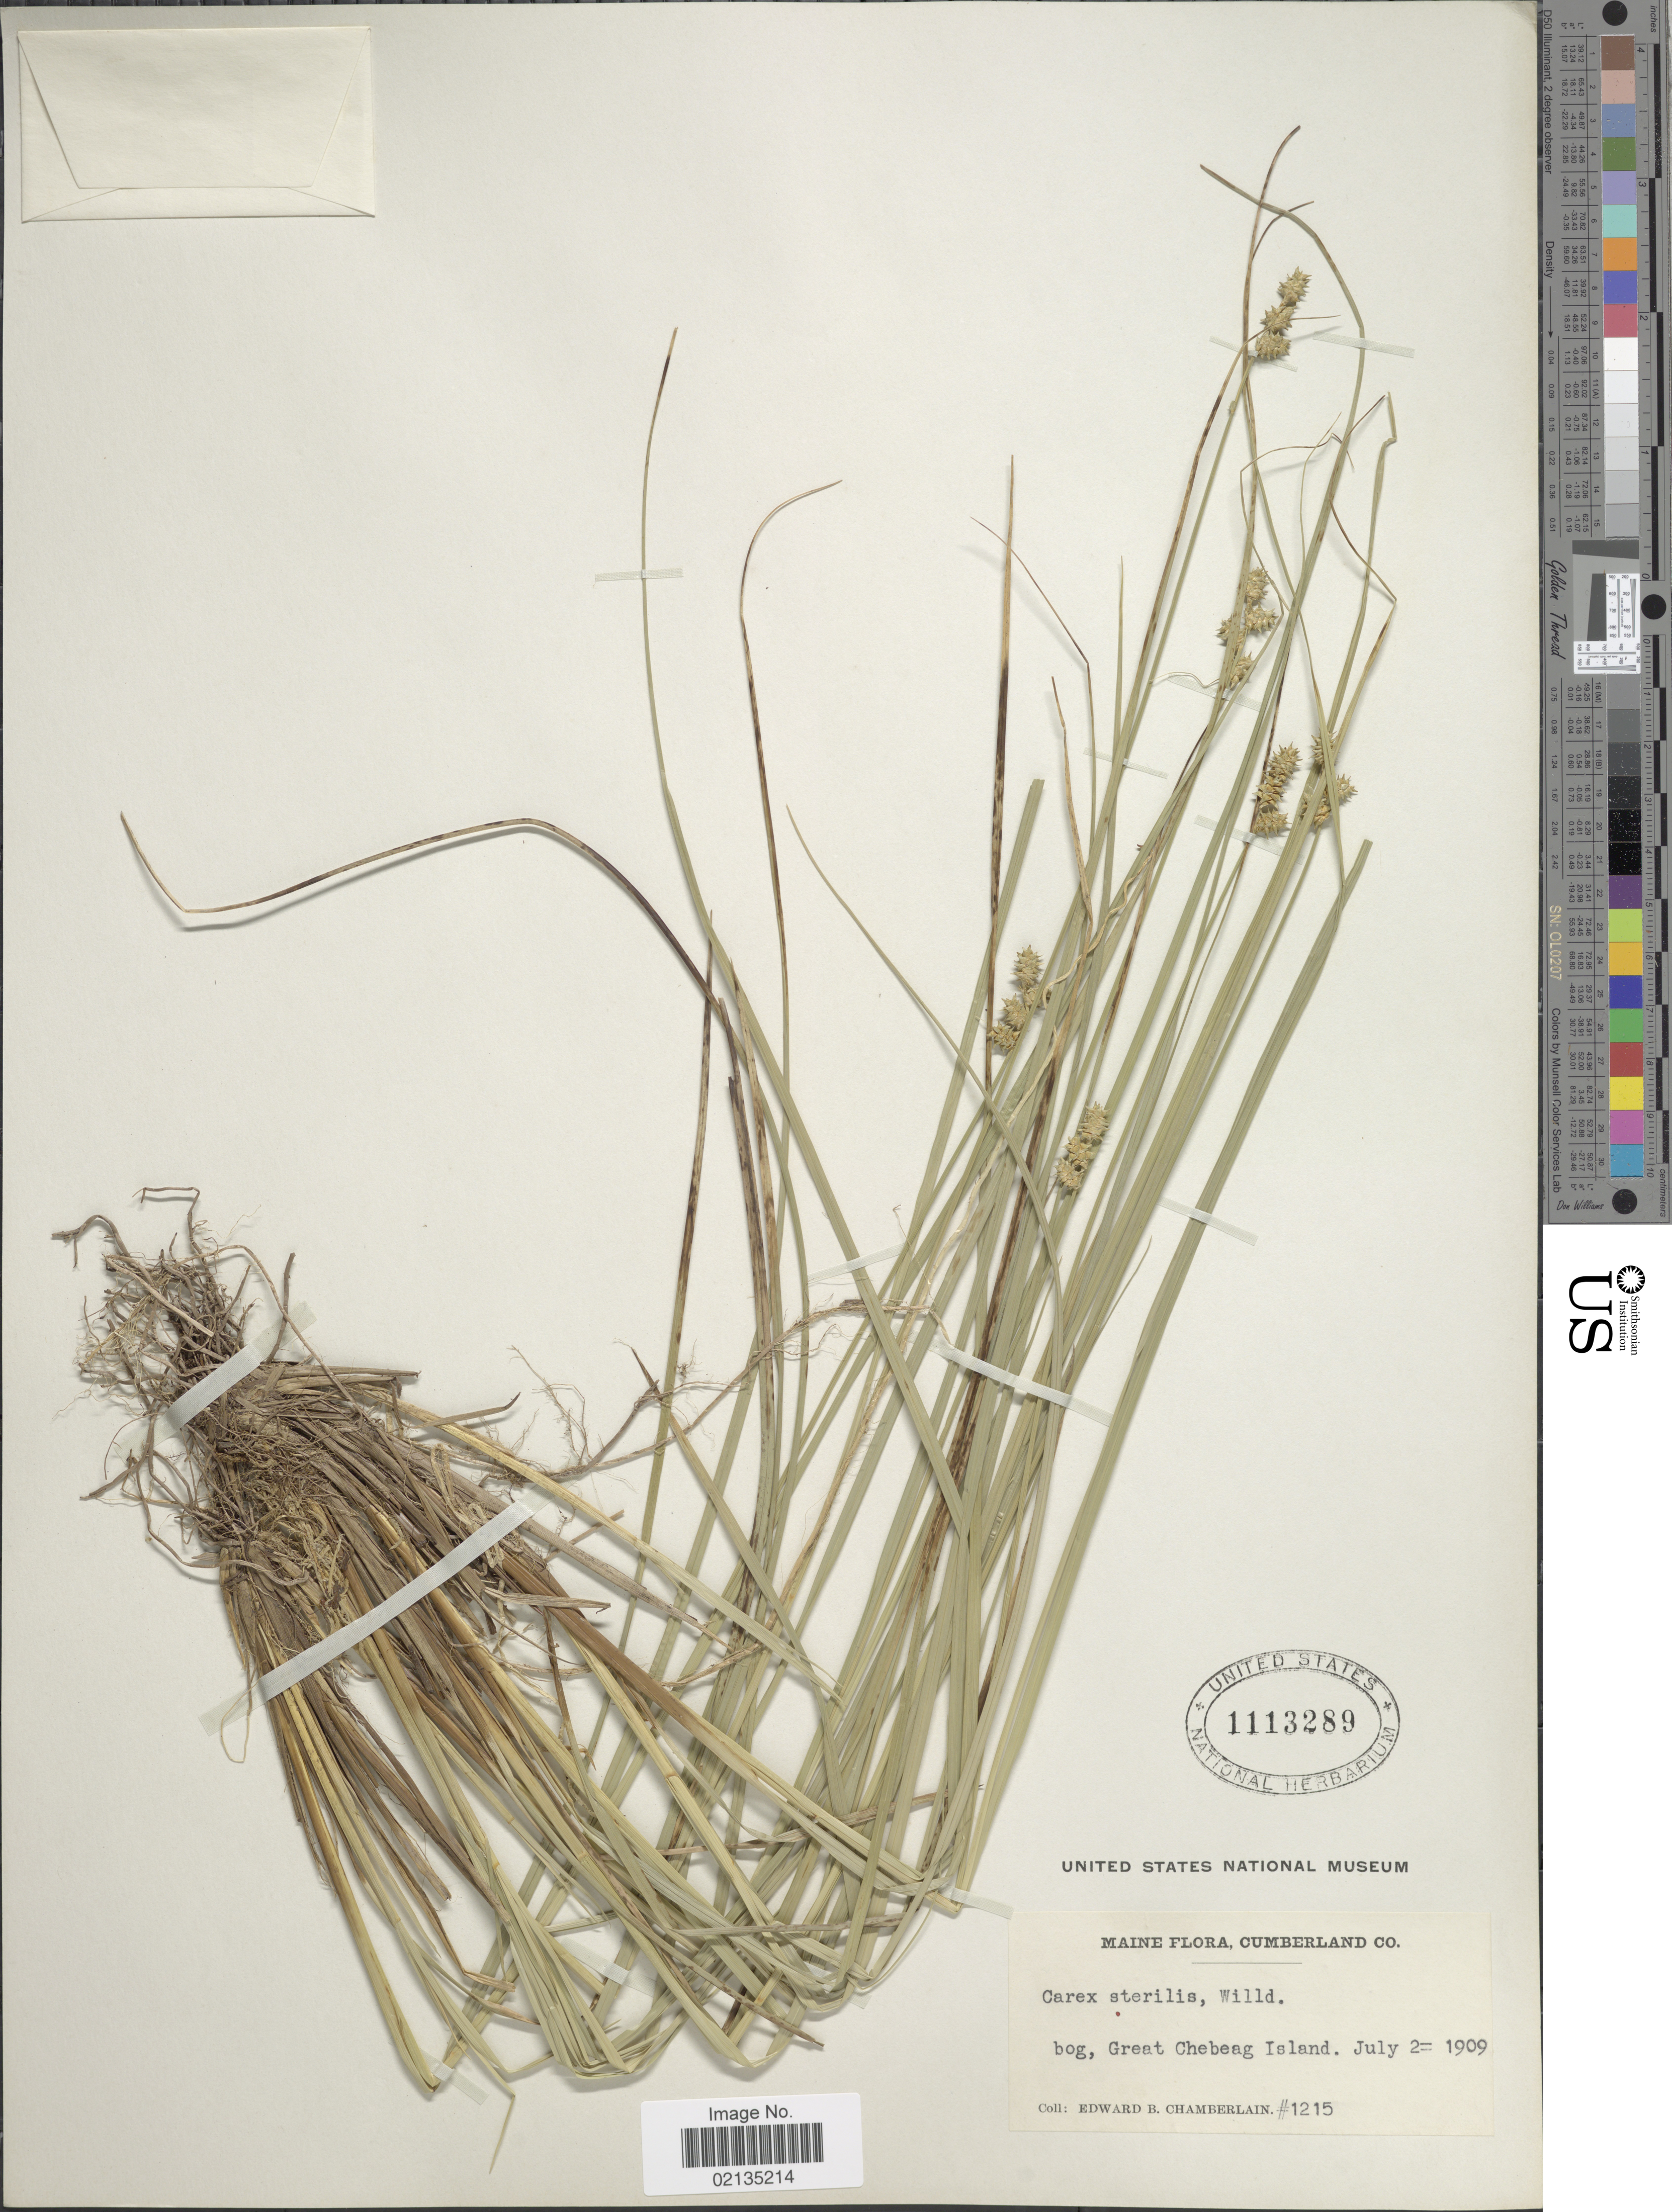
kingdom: Plantae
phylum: Tracheophyta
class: Liliopsida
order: Poales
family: Cyperaceae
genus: Carex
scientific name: Carex sterilis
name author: Willd.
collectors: E. Chamberlain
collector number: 1215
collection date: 1909-07-02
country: United States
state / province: Maine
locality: Maine, bog Great Chebeag Island, Chumberland Co.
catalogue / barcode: US 1113289